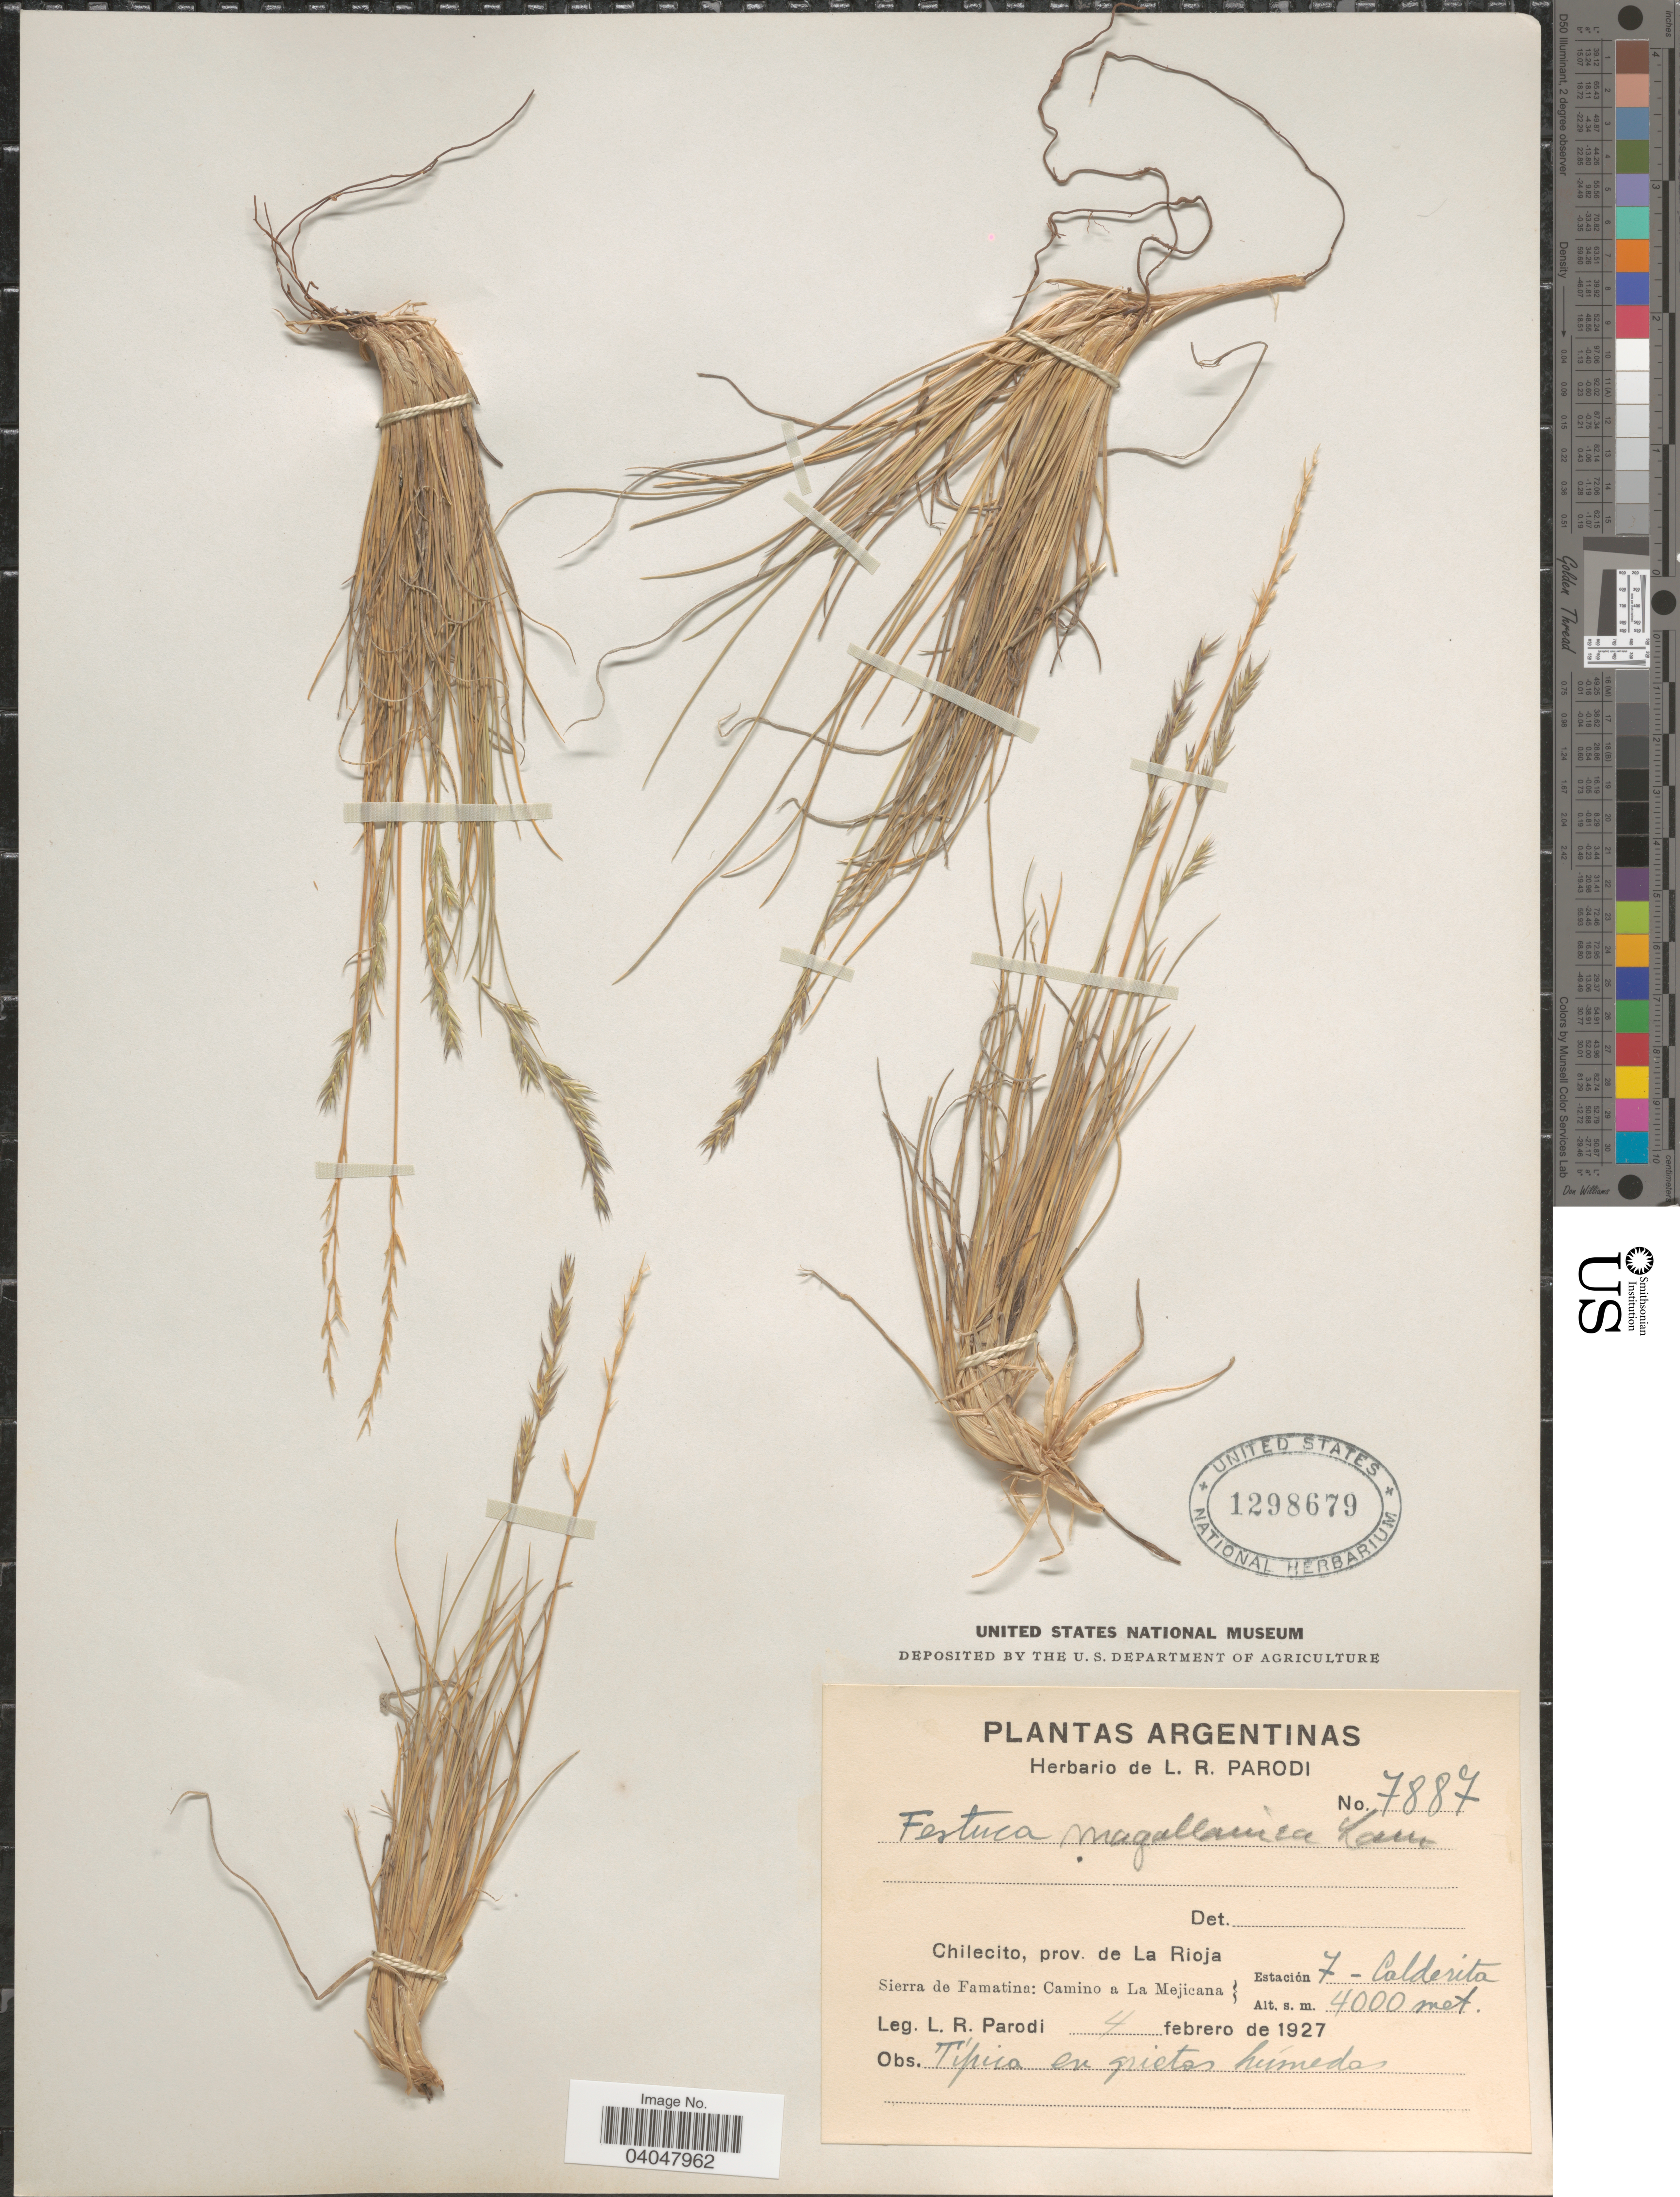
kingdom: Plantae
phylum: Tracheophyta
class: Liliopsida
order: Poales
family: Poaceae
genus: Festuca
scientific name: Festuca magellanica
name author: Lam.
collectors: L. R. Parodi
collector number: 7887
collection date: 1927-02-04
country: Argentina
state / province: La Rioja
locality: Chilecito. Sierra de Famatina: Camino a La Mejicana. Estación 7 - Calderita.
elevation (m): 4000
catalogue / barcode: US 1298679